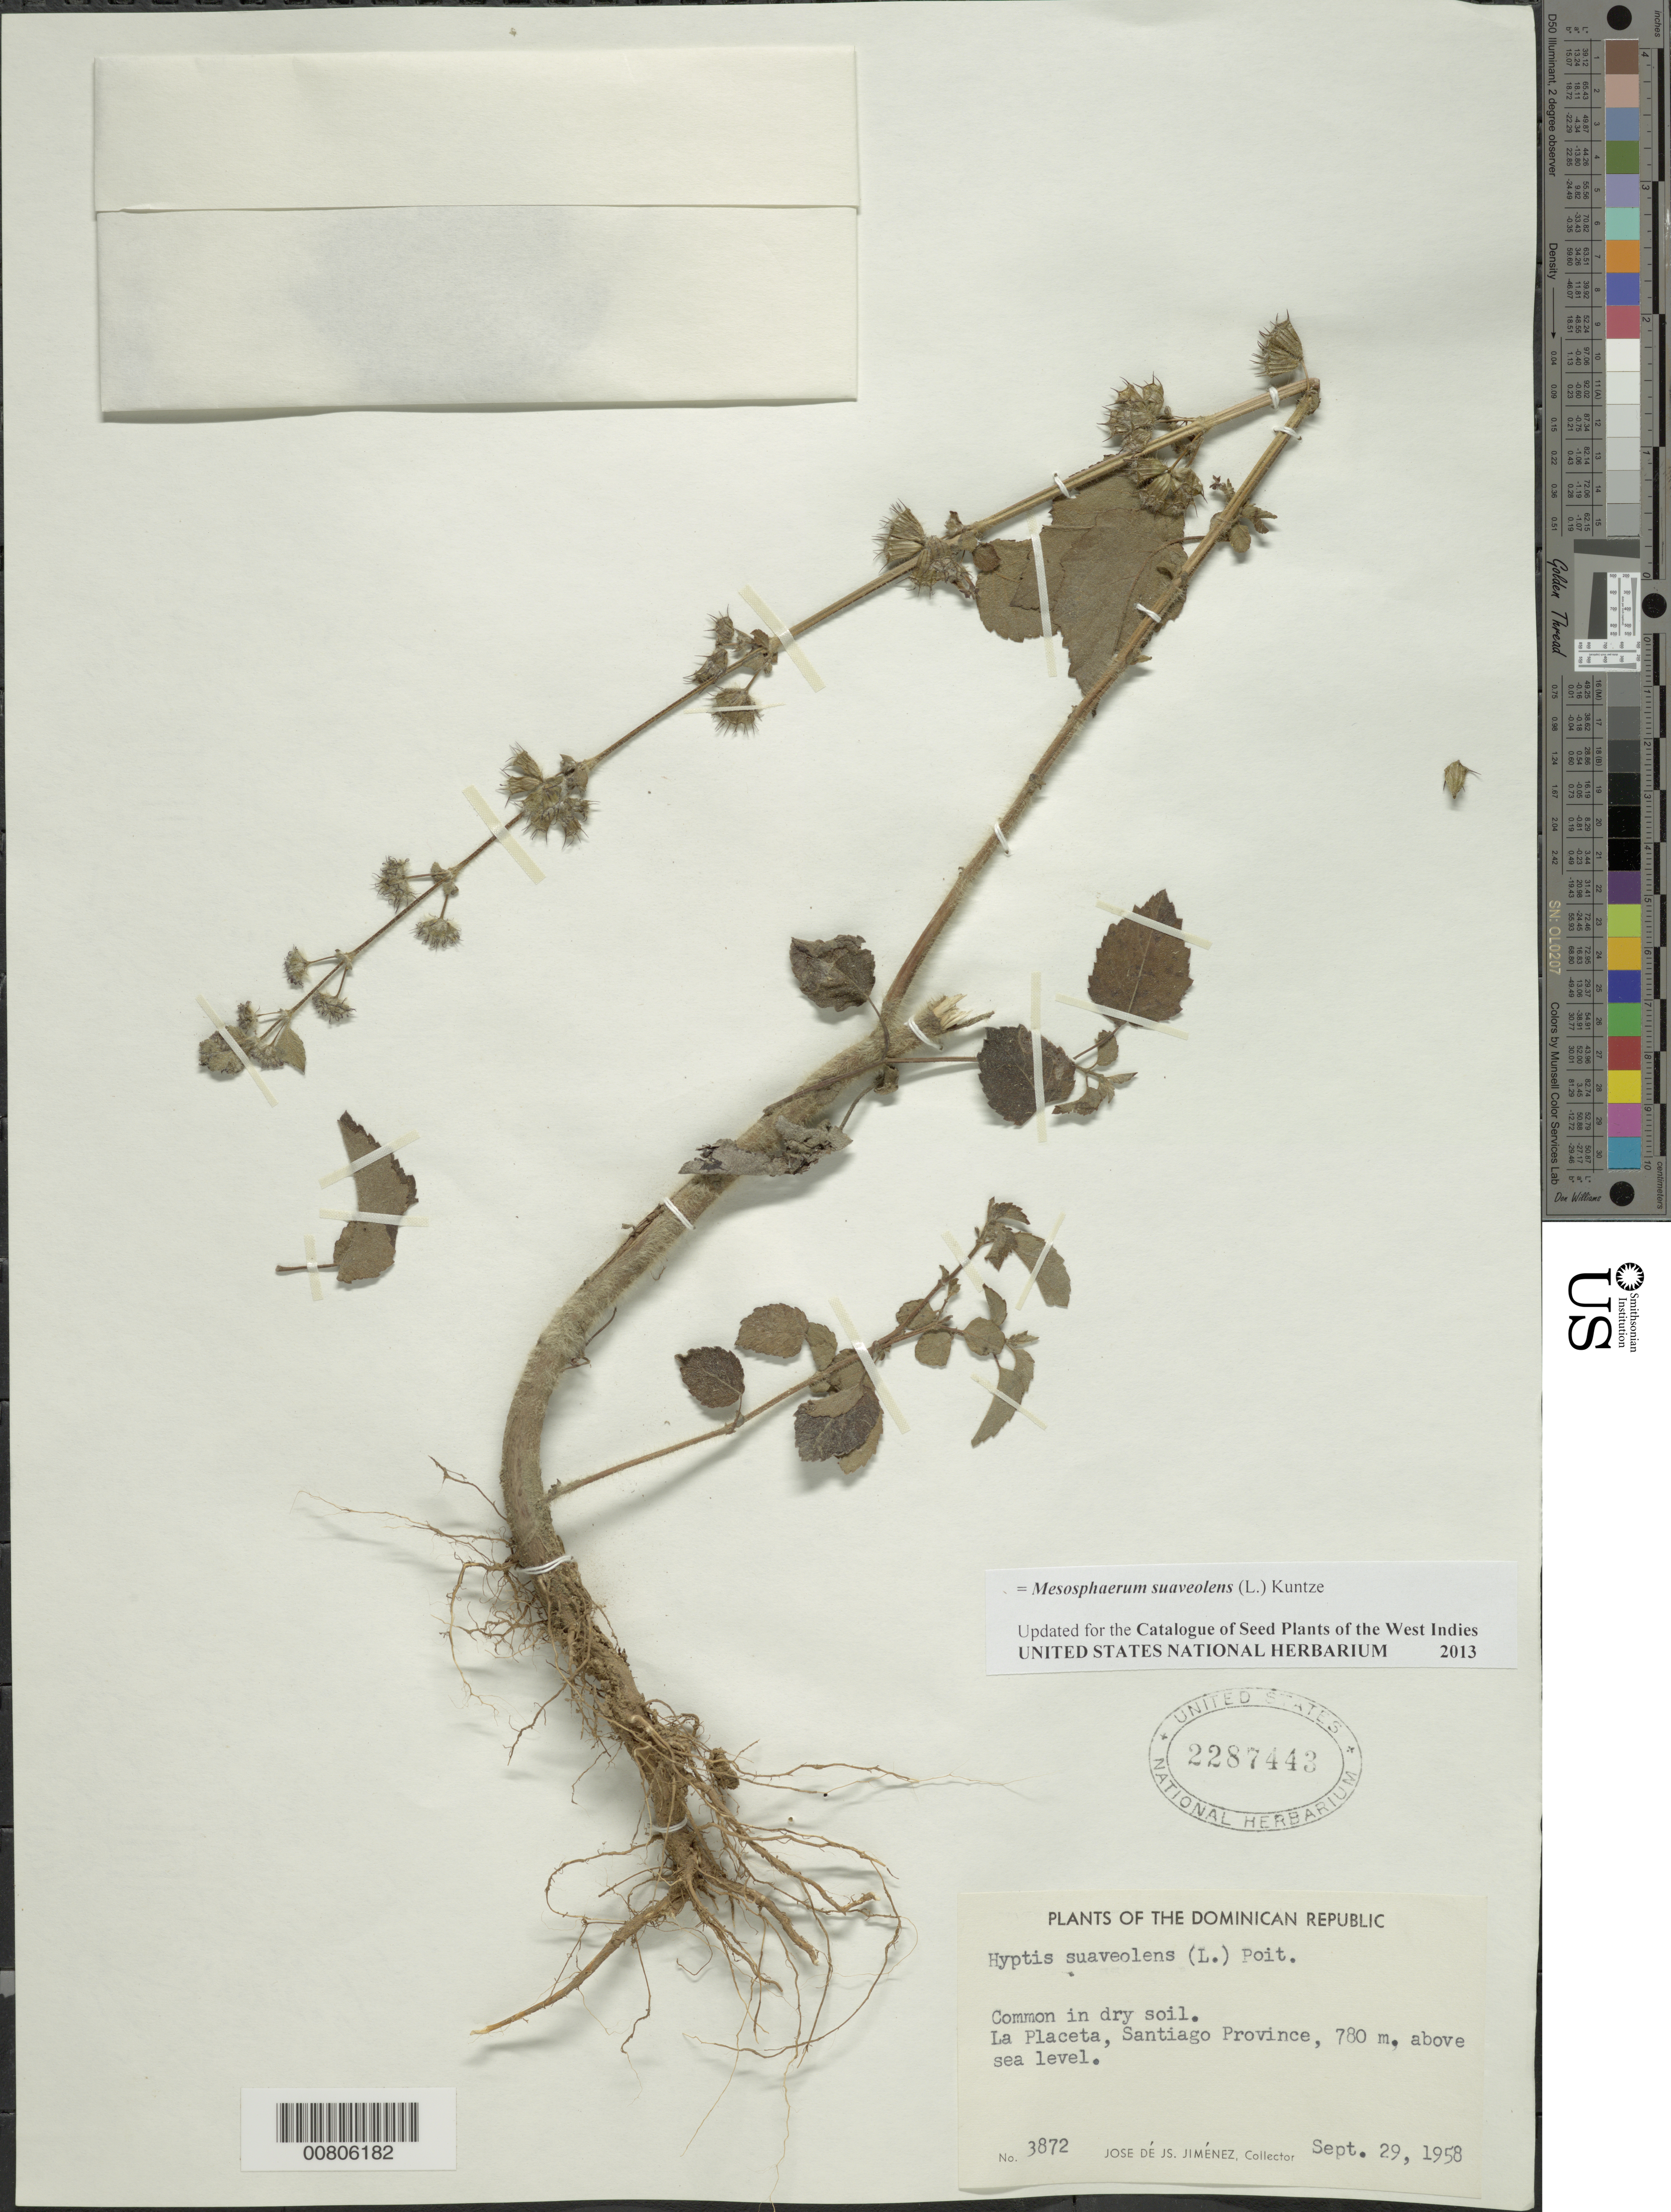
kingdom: Plantae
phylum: Tracheophyta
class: Magnoliopsida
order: Lamiales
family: Lamiaceae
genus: Mesosphaerum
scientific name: Mesosphaerum suaveolens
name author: (L.) Kuntze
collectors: J. J. Jiménez Almonte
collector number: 3872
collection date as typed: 29 Sep 1958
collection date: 1958-09-29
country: Dominican Republic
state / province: Santiago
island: Hispaniola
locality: La Placeta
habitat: Dry soil; common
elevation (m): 780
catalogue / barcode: US 2287443